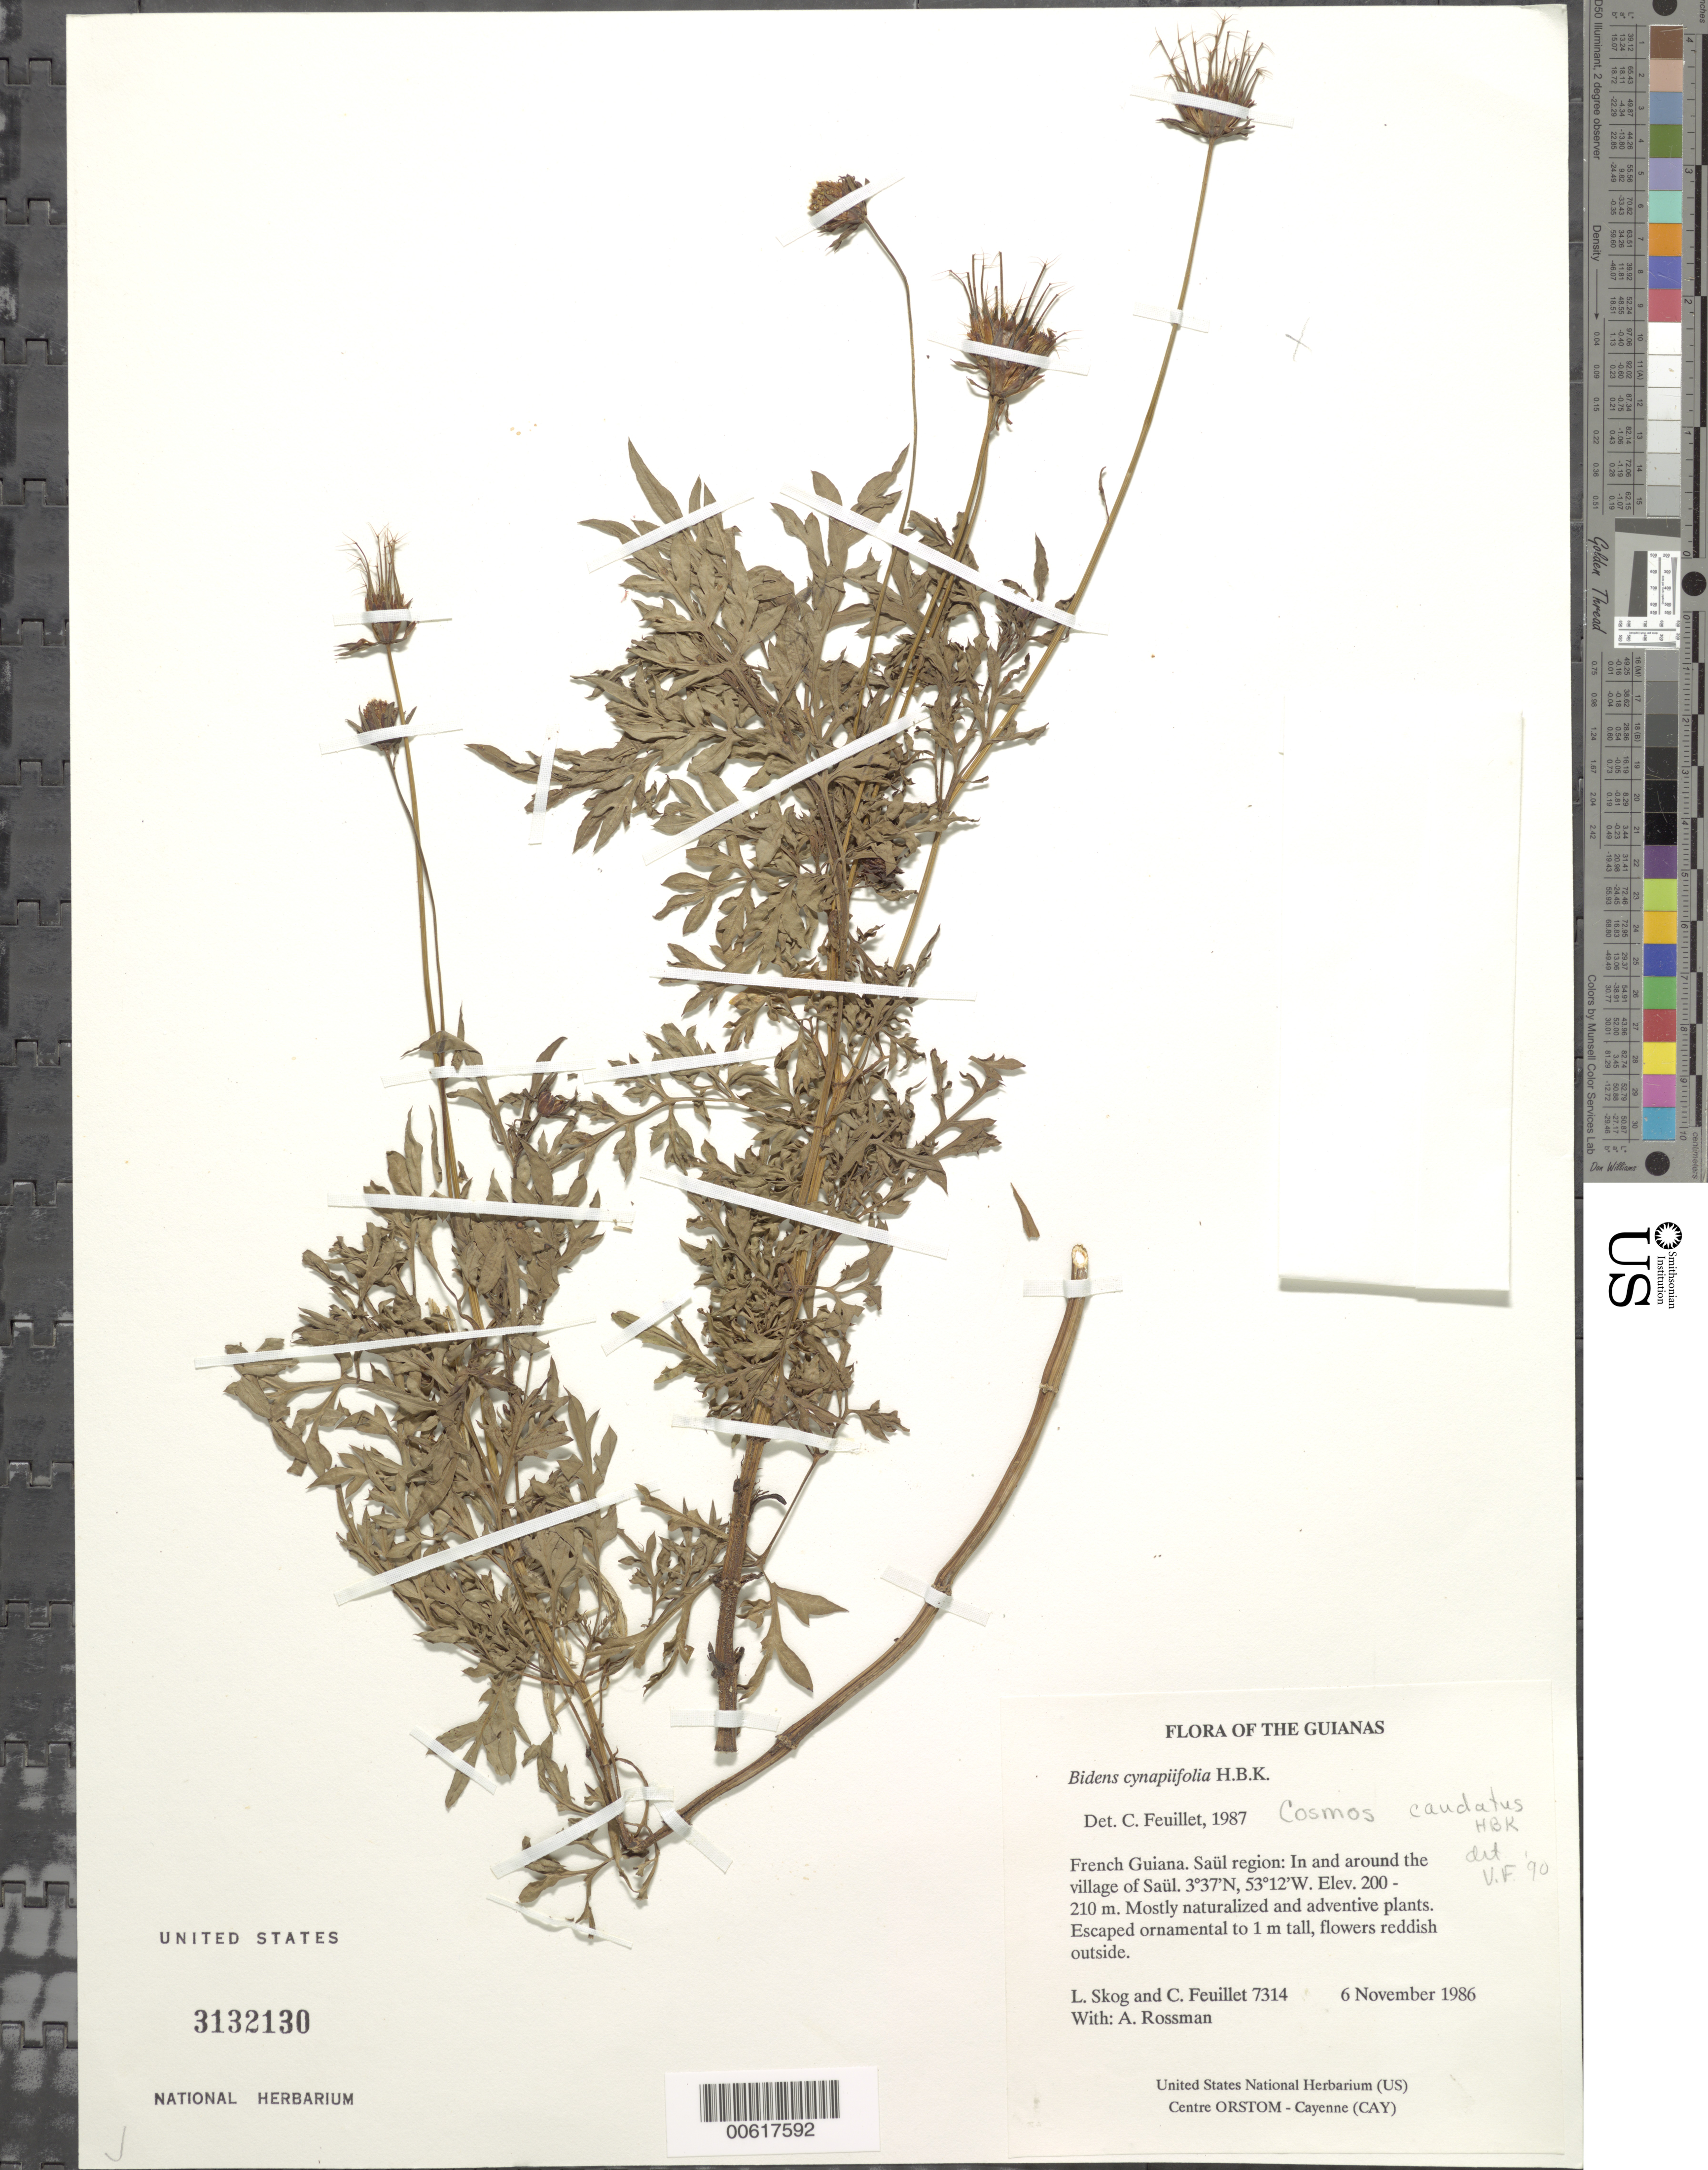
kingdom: Plantae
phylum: Tracheophyta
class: Magnoliopsida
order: Asterales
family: Asteraceae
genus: Cosmos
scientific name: Cosmos caudatus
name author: Kunth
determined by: Funk, Vicki A., (BOT), Smithsonian Institution - National Museum of Natural History (UNITED STATES)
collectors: L. E. Skog, C. Feuillet & A. Rossman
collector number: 7314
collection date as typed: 6 November 1986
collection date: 1986-11-06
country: French Guiana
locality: Saül. In and around the village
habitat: Mostly naturalized and adventive plants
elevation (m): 200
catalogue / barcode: US 3132130